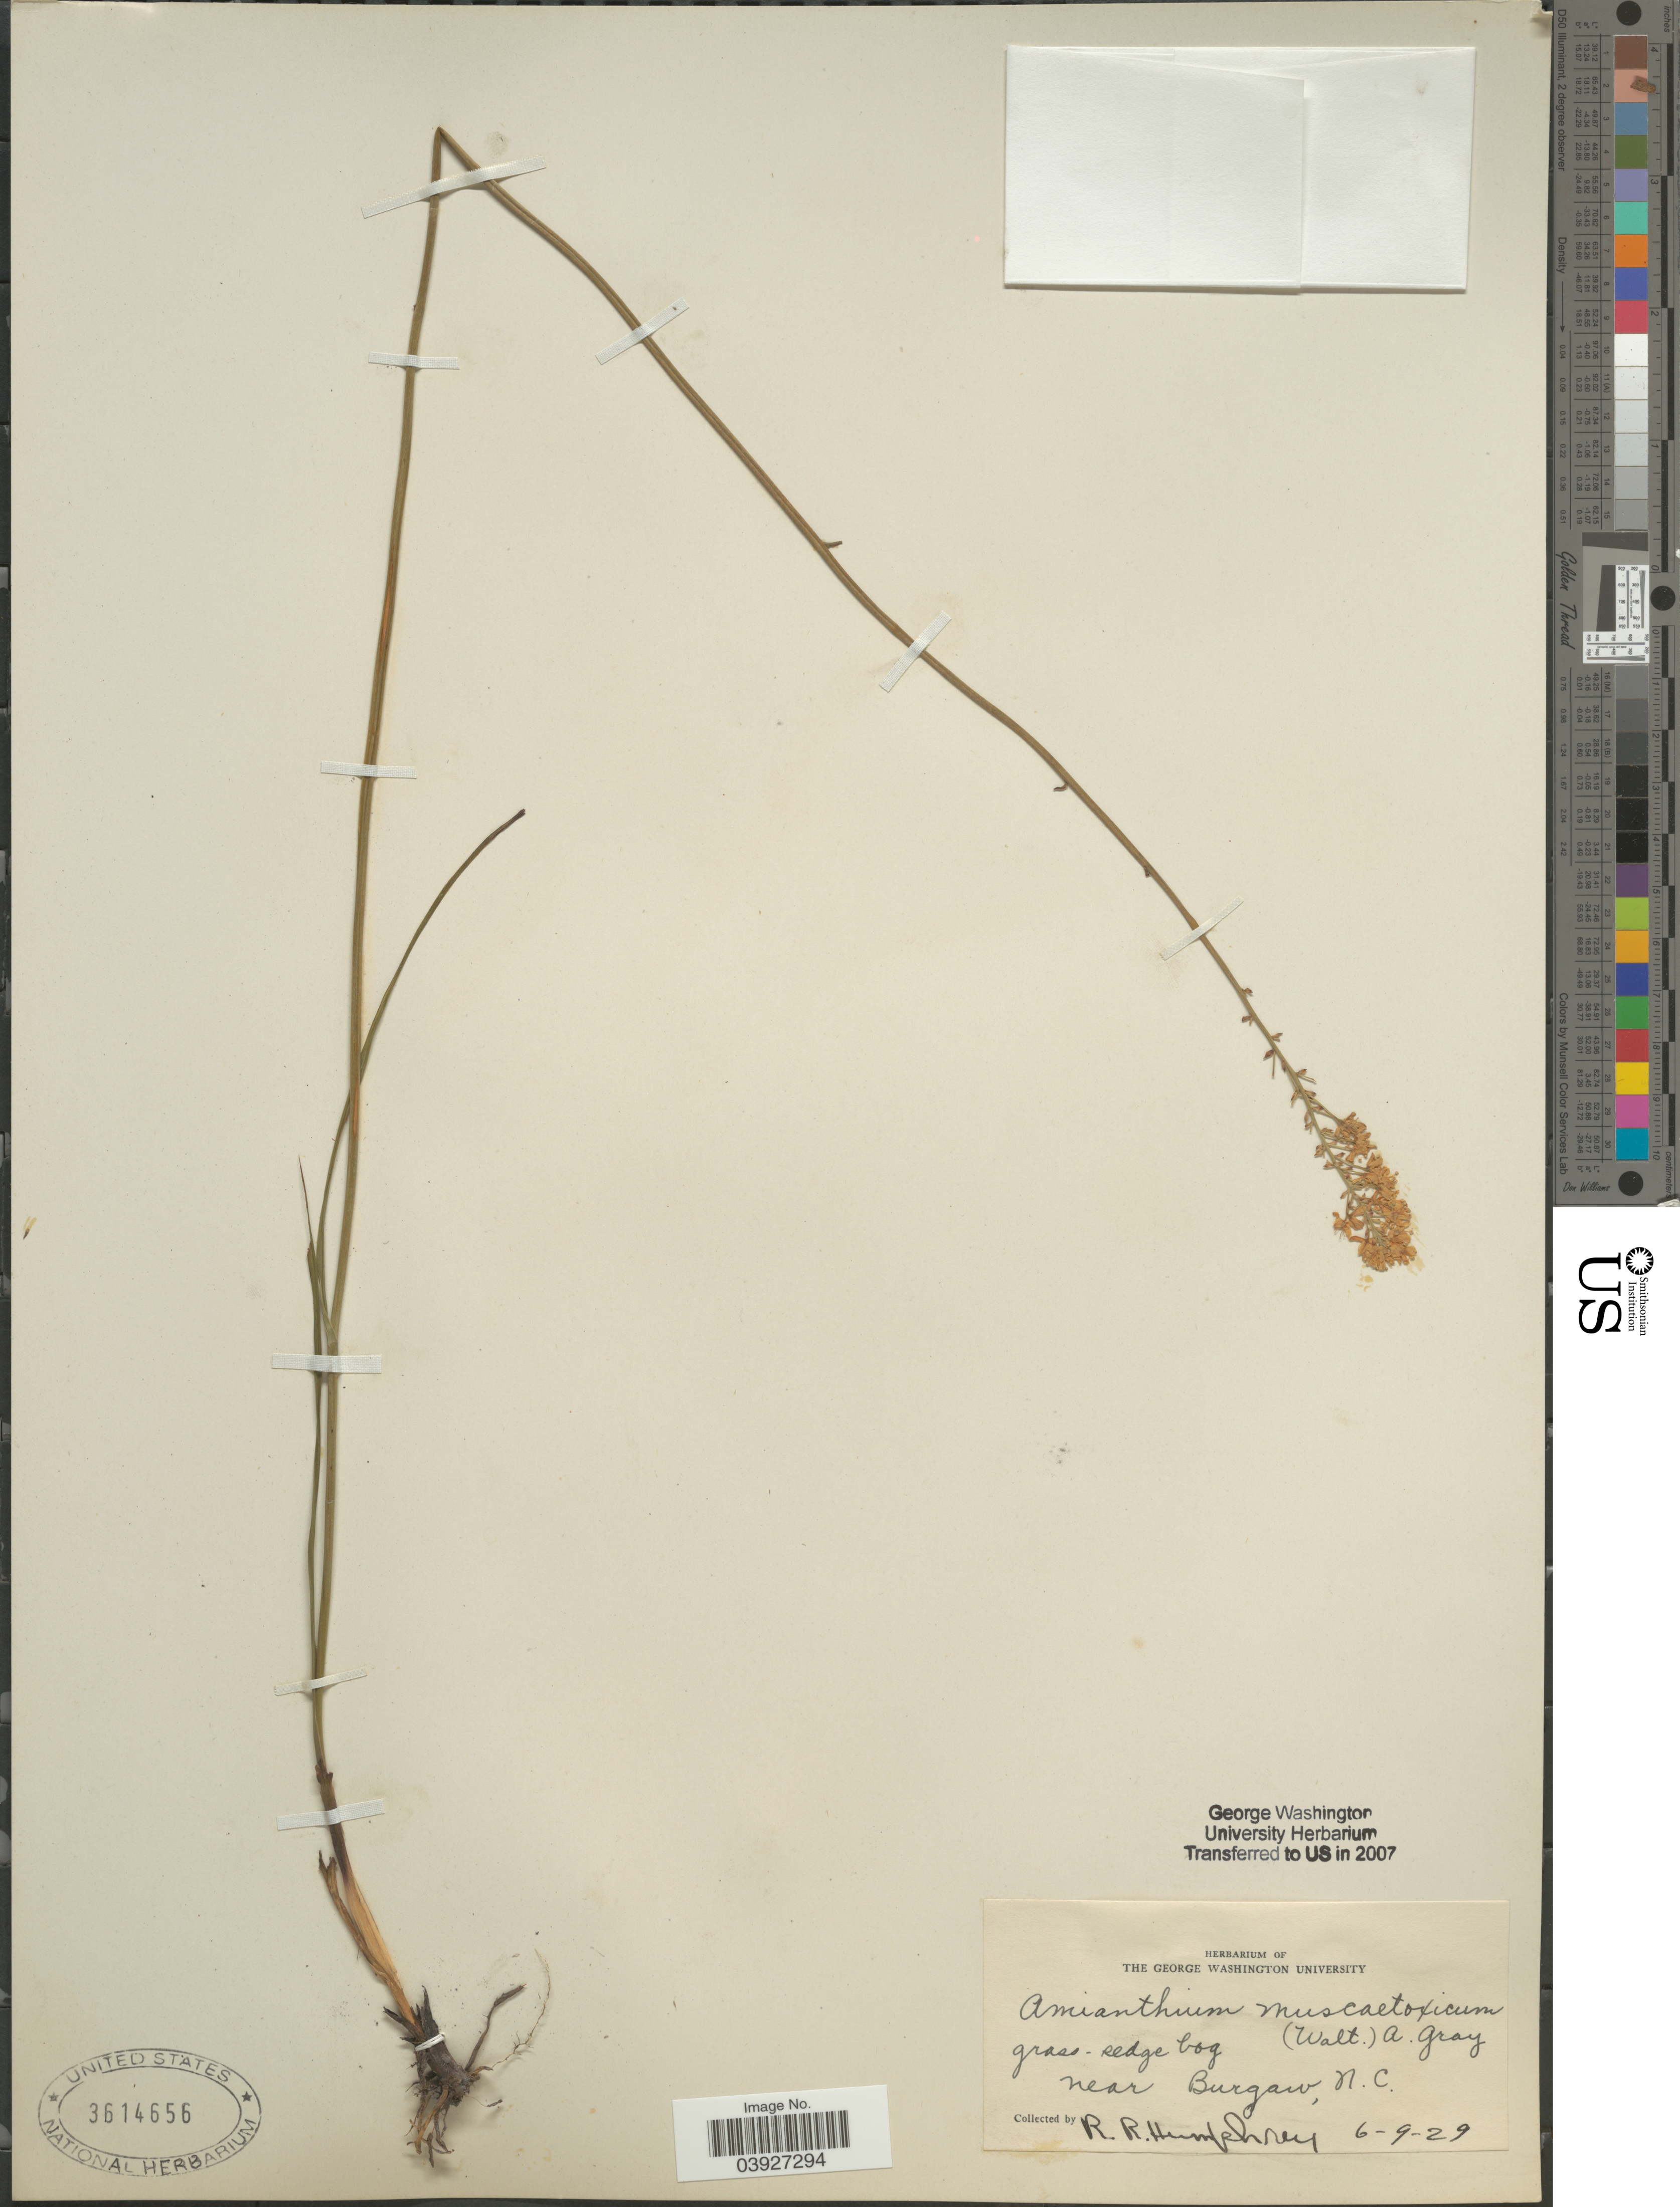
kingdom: Plantae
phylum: Tracheophyta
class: Liliopsida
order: Liliales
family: Melanthiaceae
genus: Amianthium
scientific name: Amianthium muscitoxicum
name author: (Walter) A. Gray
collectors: R. Humphrey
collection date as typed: Transcribed d/m/y: 9/6/29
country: United States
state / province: North Carolina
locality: Near Burgaw.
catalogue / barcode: US 3614656